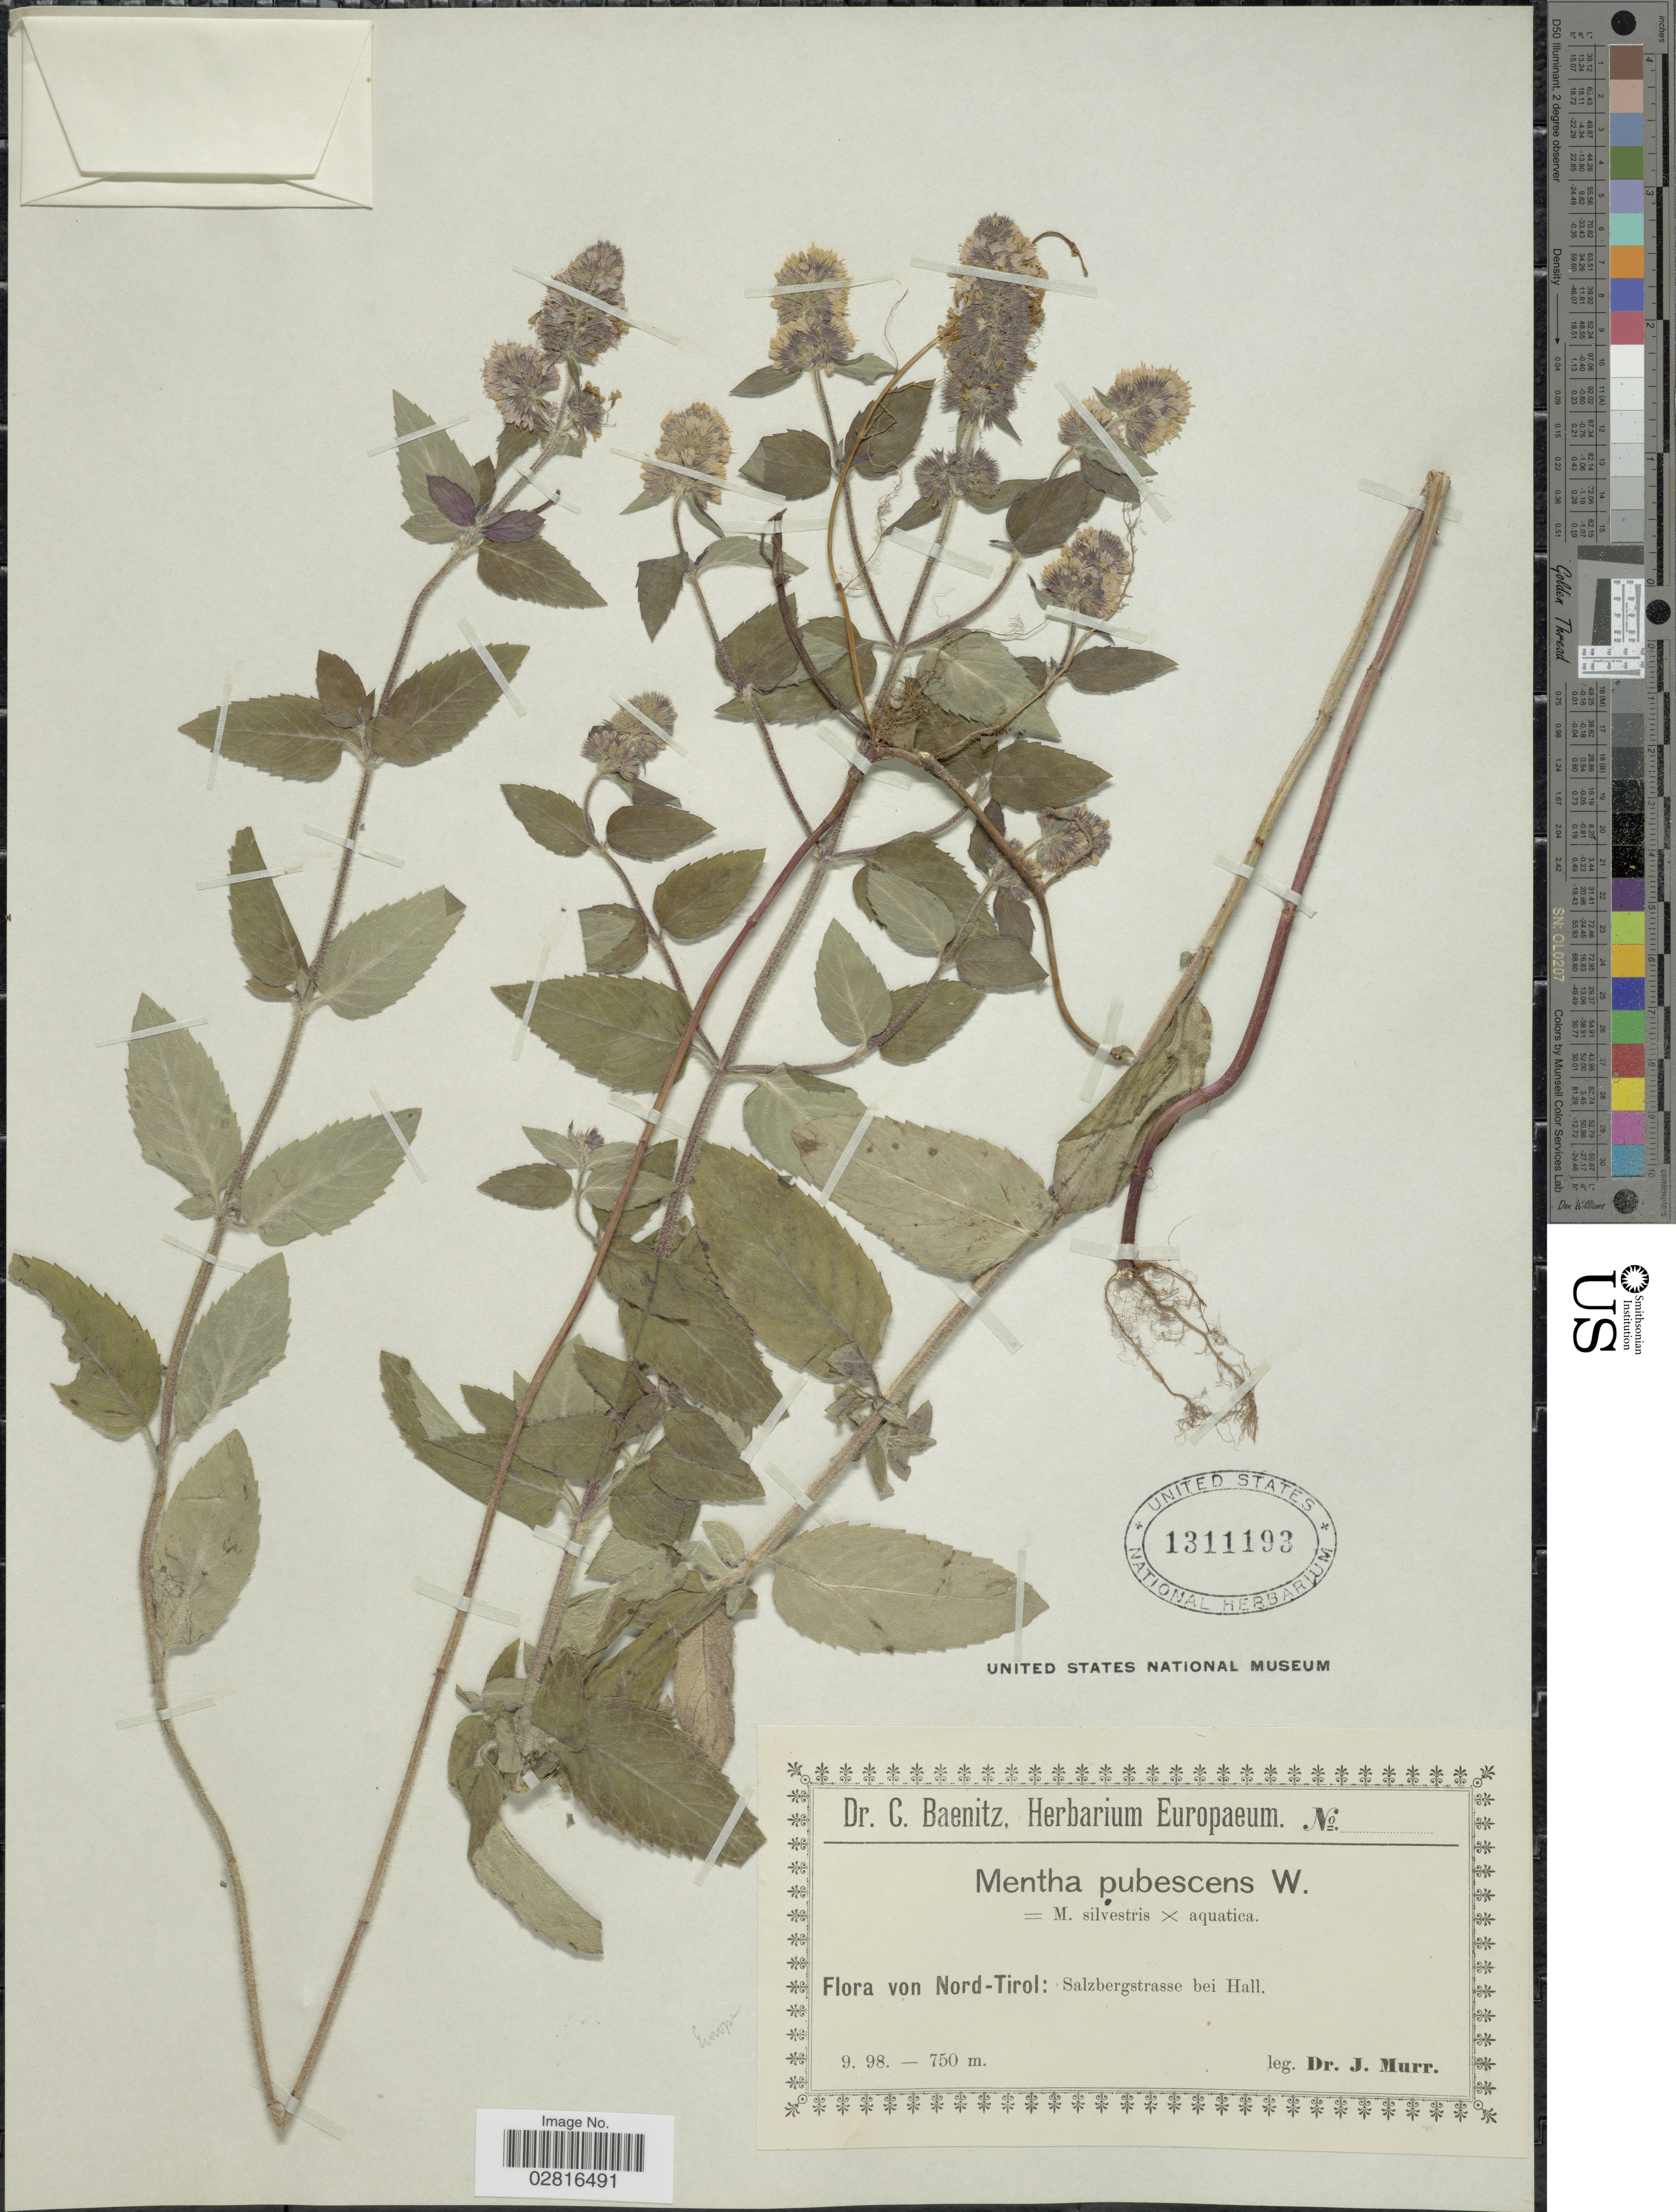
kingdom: Plantae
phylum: Tracheophyta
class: Magnoliopsida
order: Lamiales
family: Lamiaceae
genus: Mentha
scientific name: Mentha x pubescens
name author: Willd.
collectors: J. Murr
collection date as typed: Transcribed d/m/y: /9/98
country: Austria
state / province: Tirol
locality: Nord-Tirol: Salzbergstrasse bei Hall.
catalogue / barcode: US 1311193